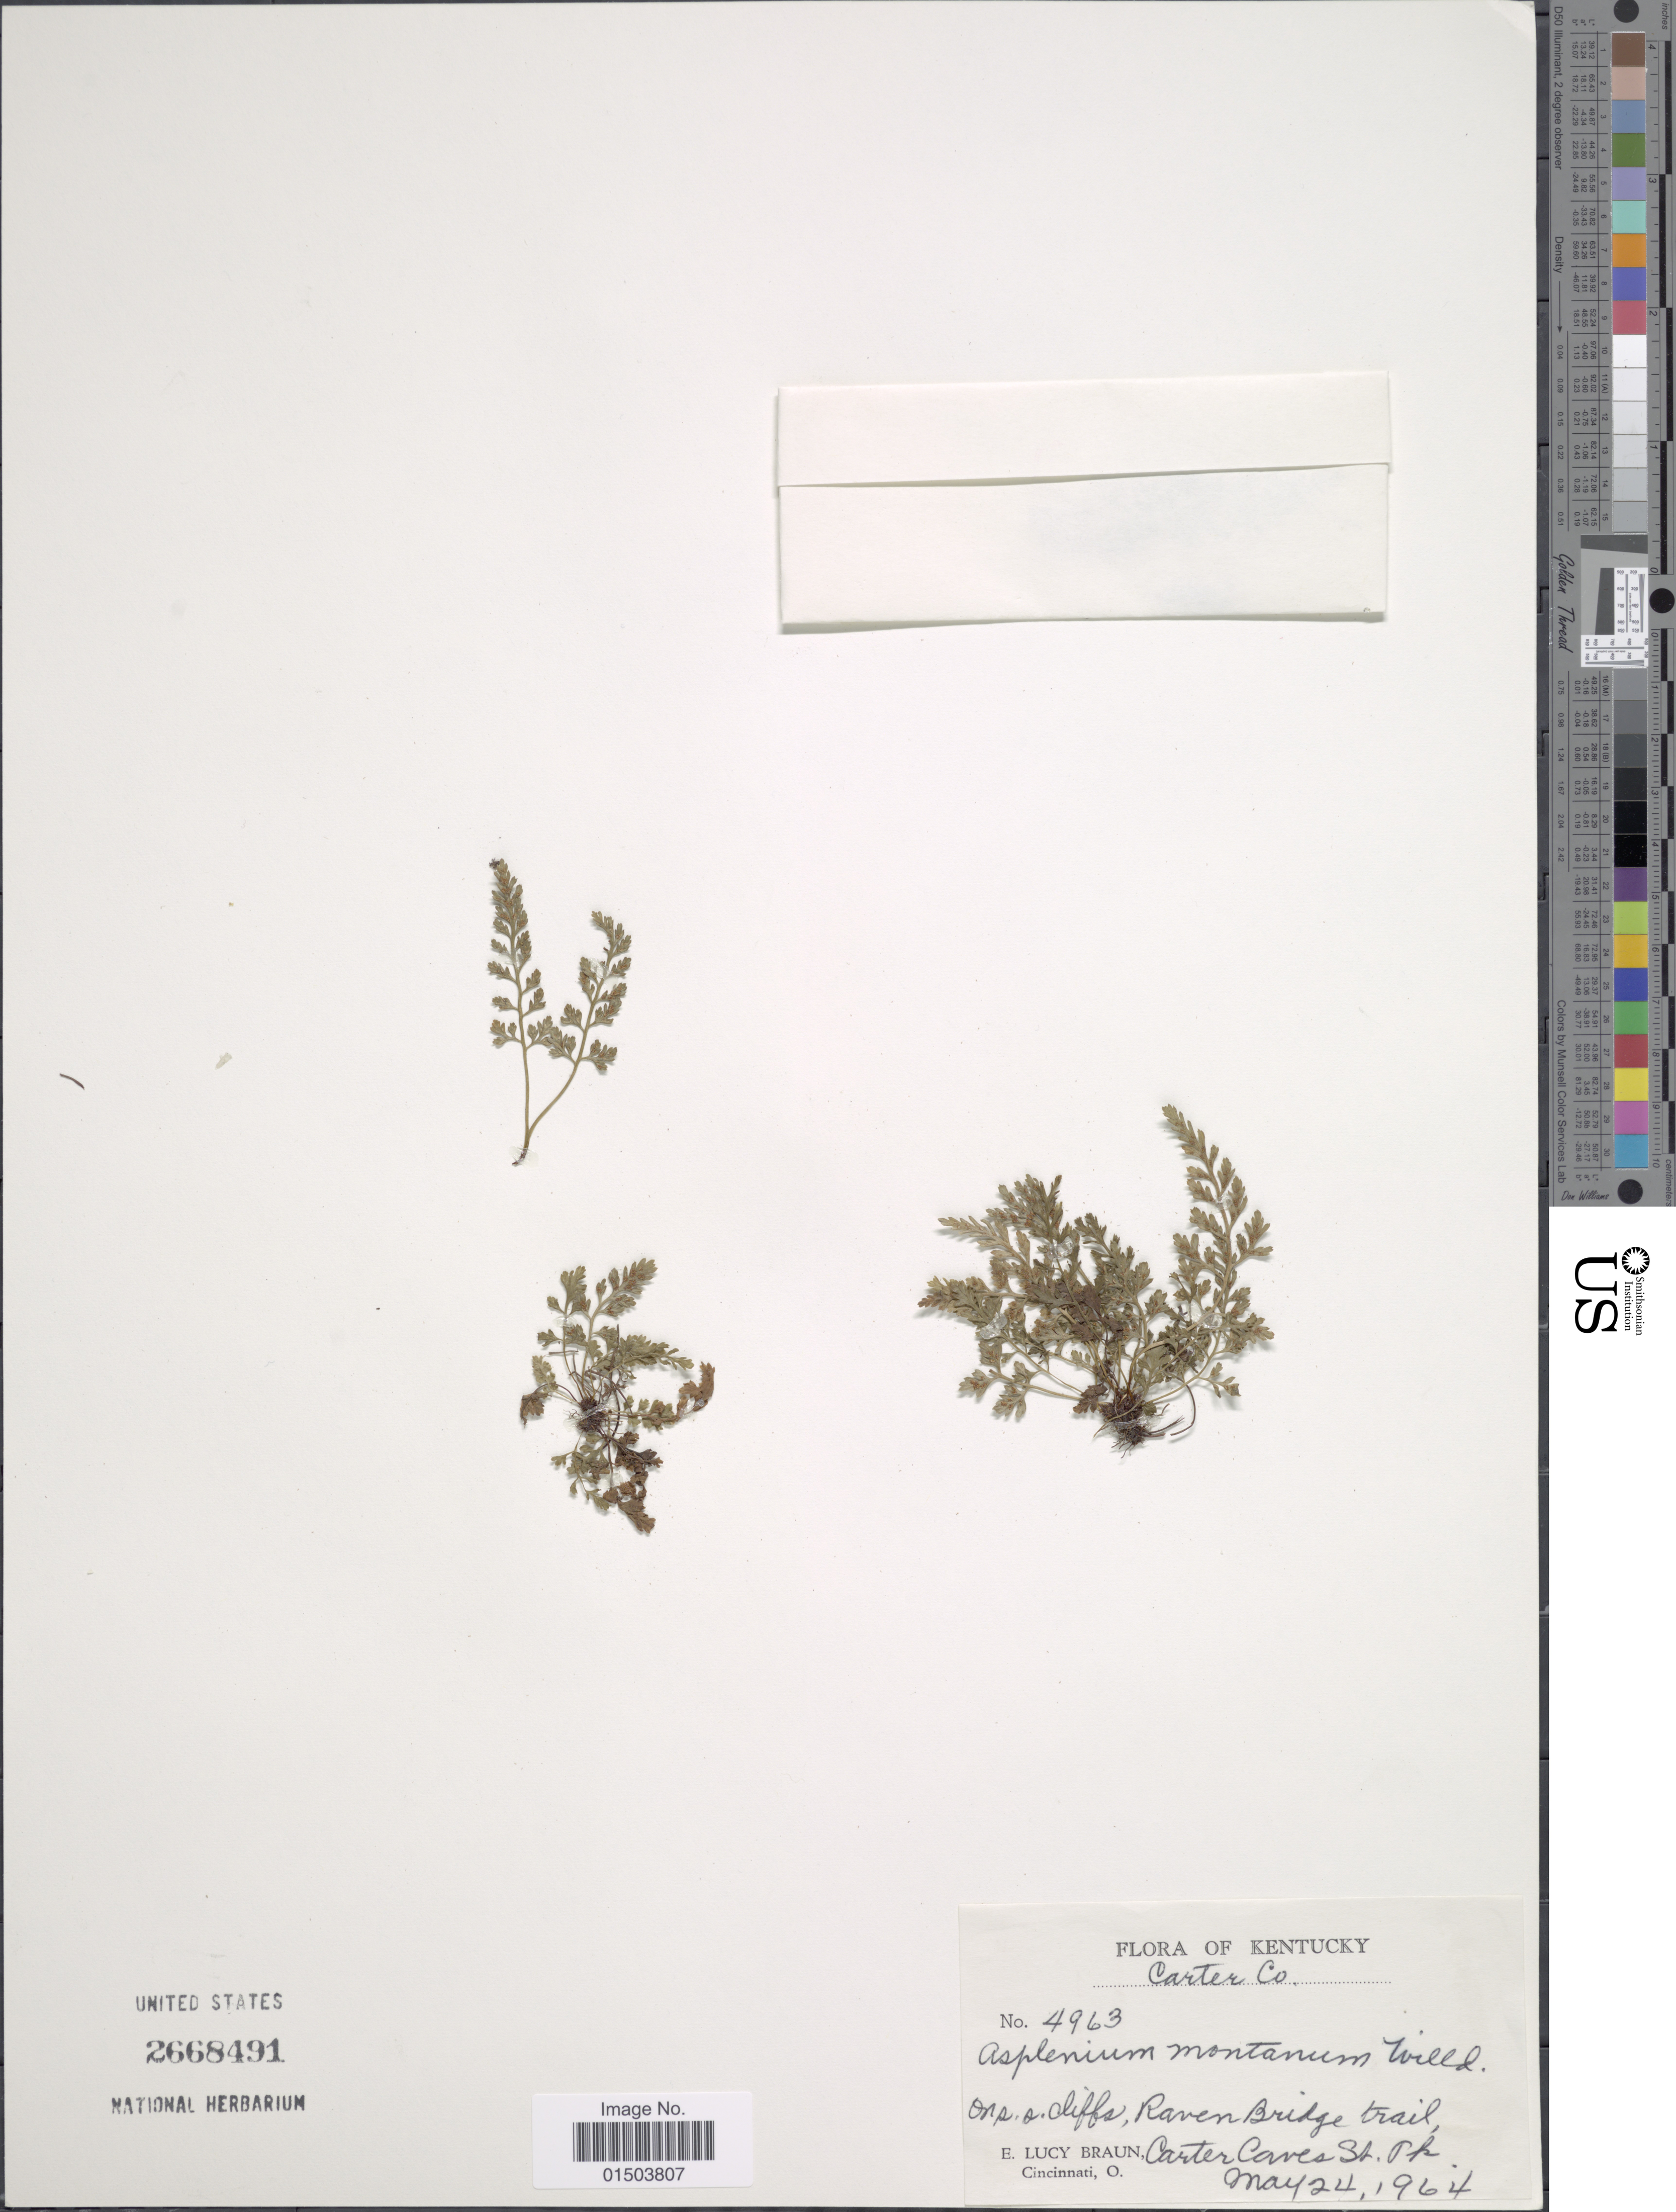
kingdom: Plantae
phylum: Tracheophyta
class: Polypodiopsida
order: Polypodiales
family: Aspleniaceae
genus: Asplenium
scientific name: Asplenium montanum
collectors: E. L. Braun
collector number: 4963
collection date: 1964-05-24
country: United States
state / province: Kentucky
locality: Carter Co. On s.s. cliffs, Raven Bridge trail, Carter Caves St. Pk.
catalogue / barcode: US 2668491